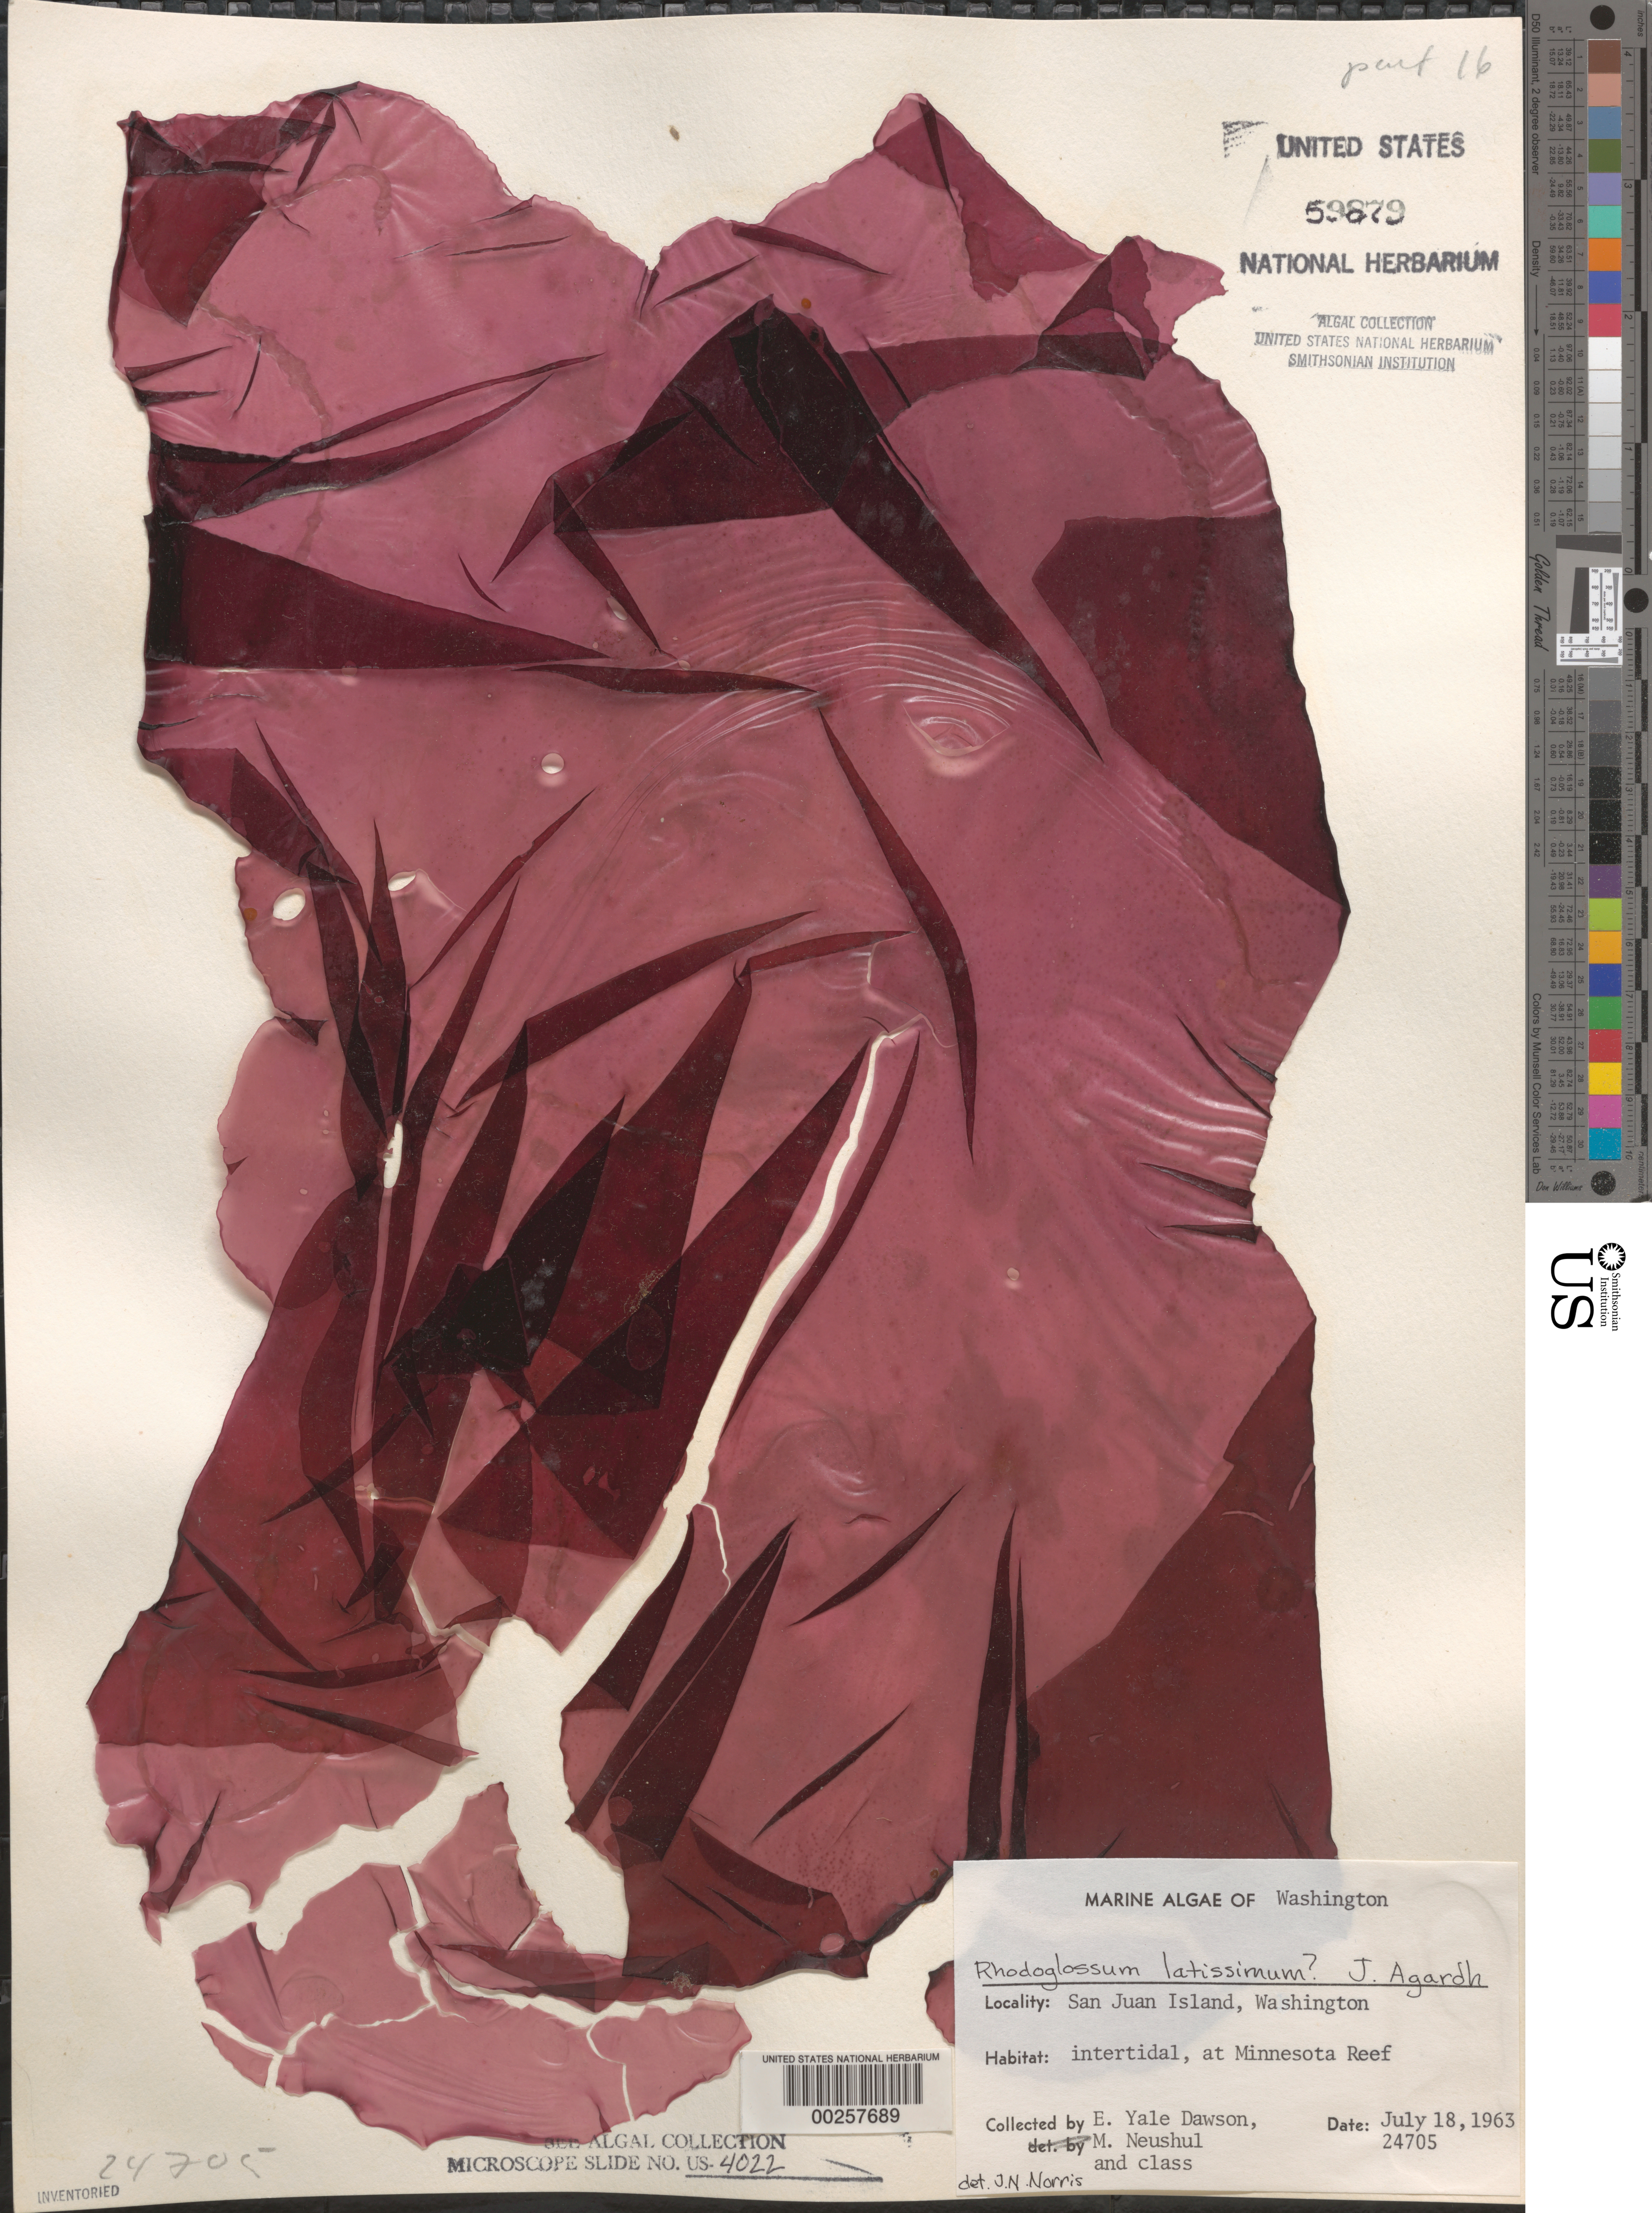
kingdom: Plantae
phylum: Rhodophyta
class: Florideophyceae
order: Gigartinales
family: Gigartinaceae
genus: Iridaea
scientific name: Iridaea latissima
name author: (Hooker f. & Harv.) Grunow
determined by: Algae name updating Project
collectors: E. Y. Dawson, M. Neushul & Algae Class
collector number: EYD 24705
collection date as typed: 18 Jul 1963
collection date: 1963-07-18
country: United States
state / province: Washington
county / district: San Juan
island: San Juan Island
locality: Minnesota Reef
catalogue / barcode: US 59879